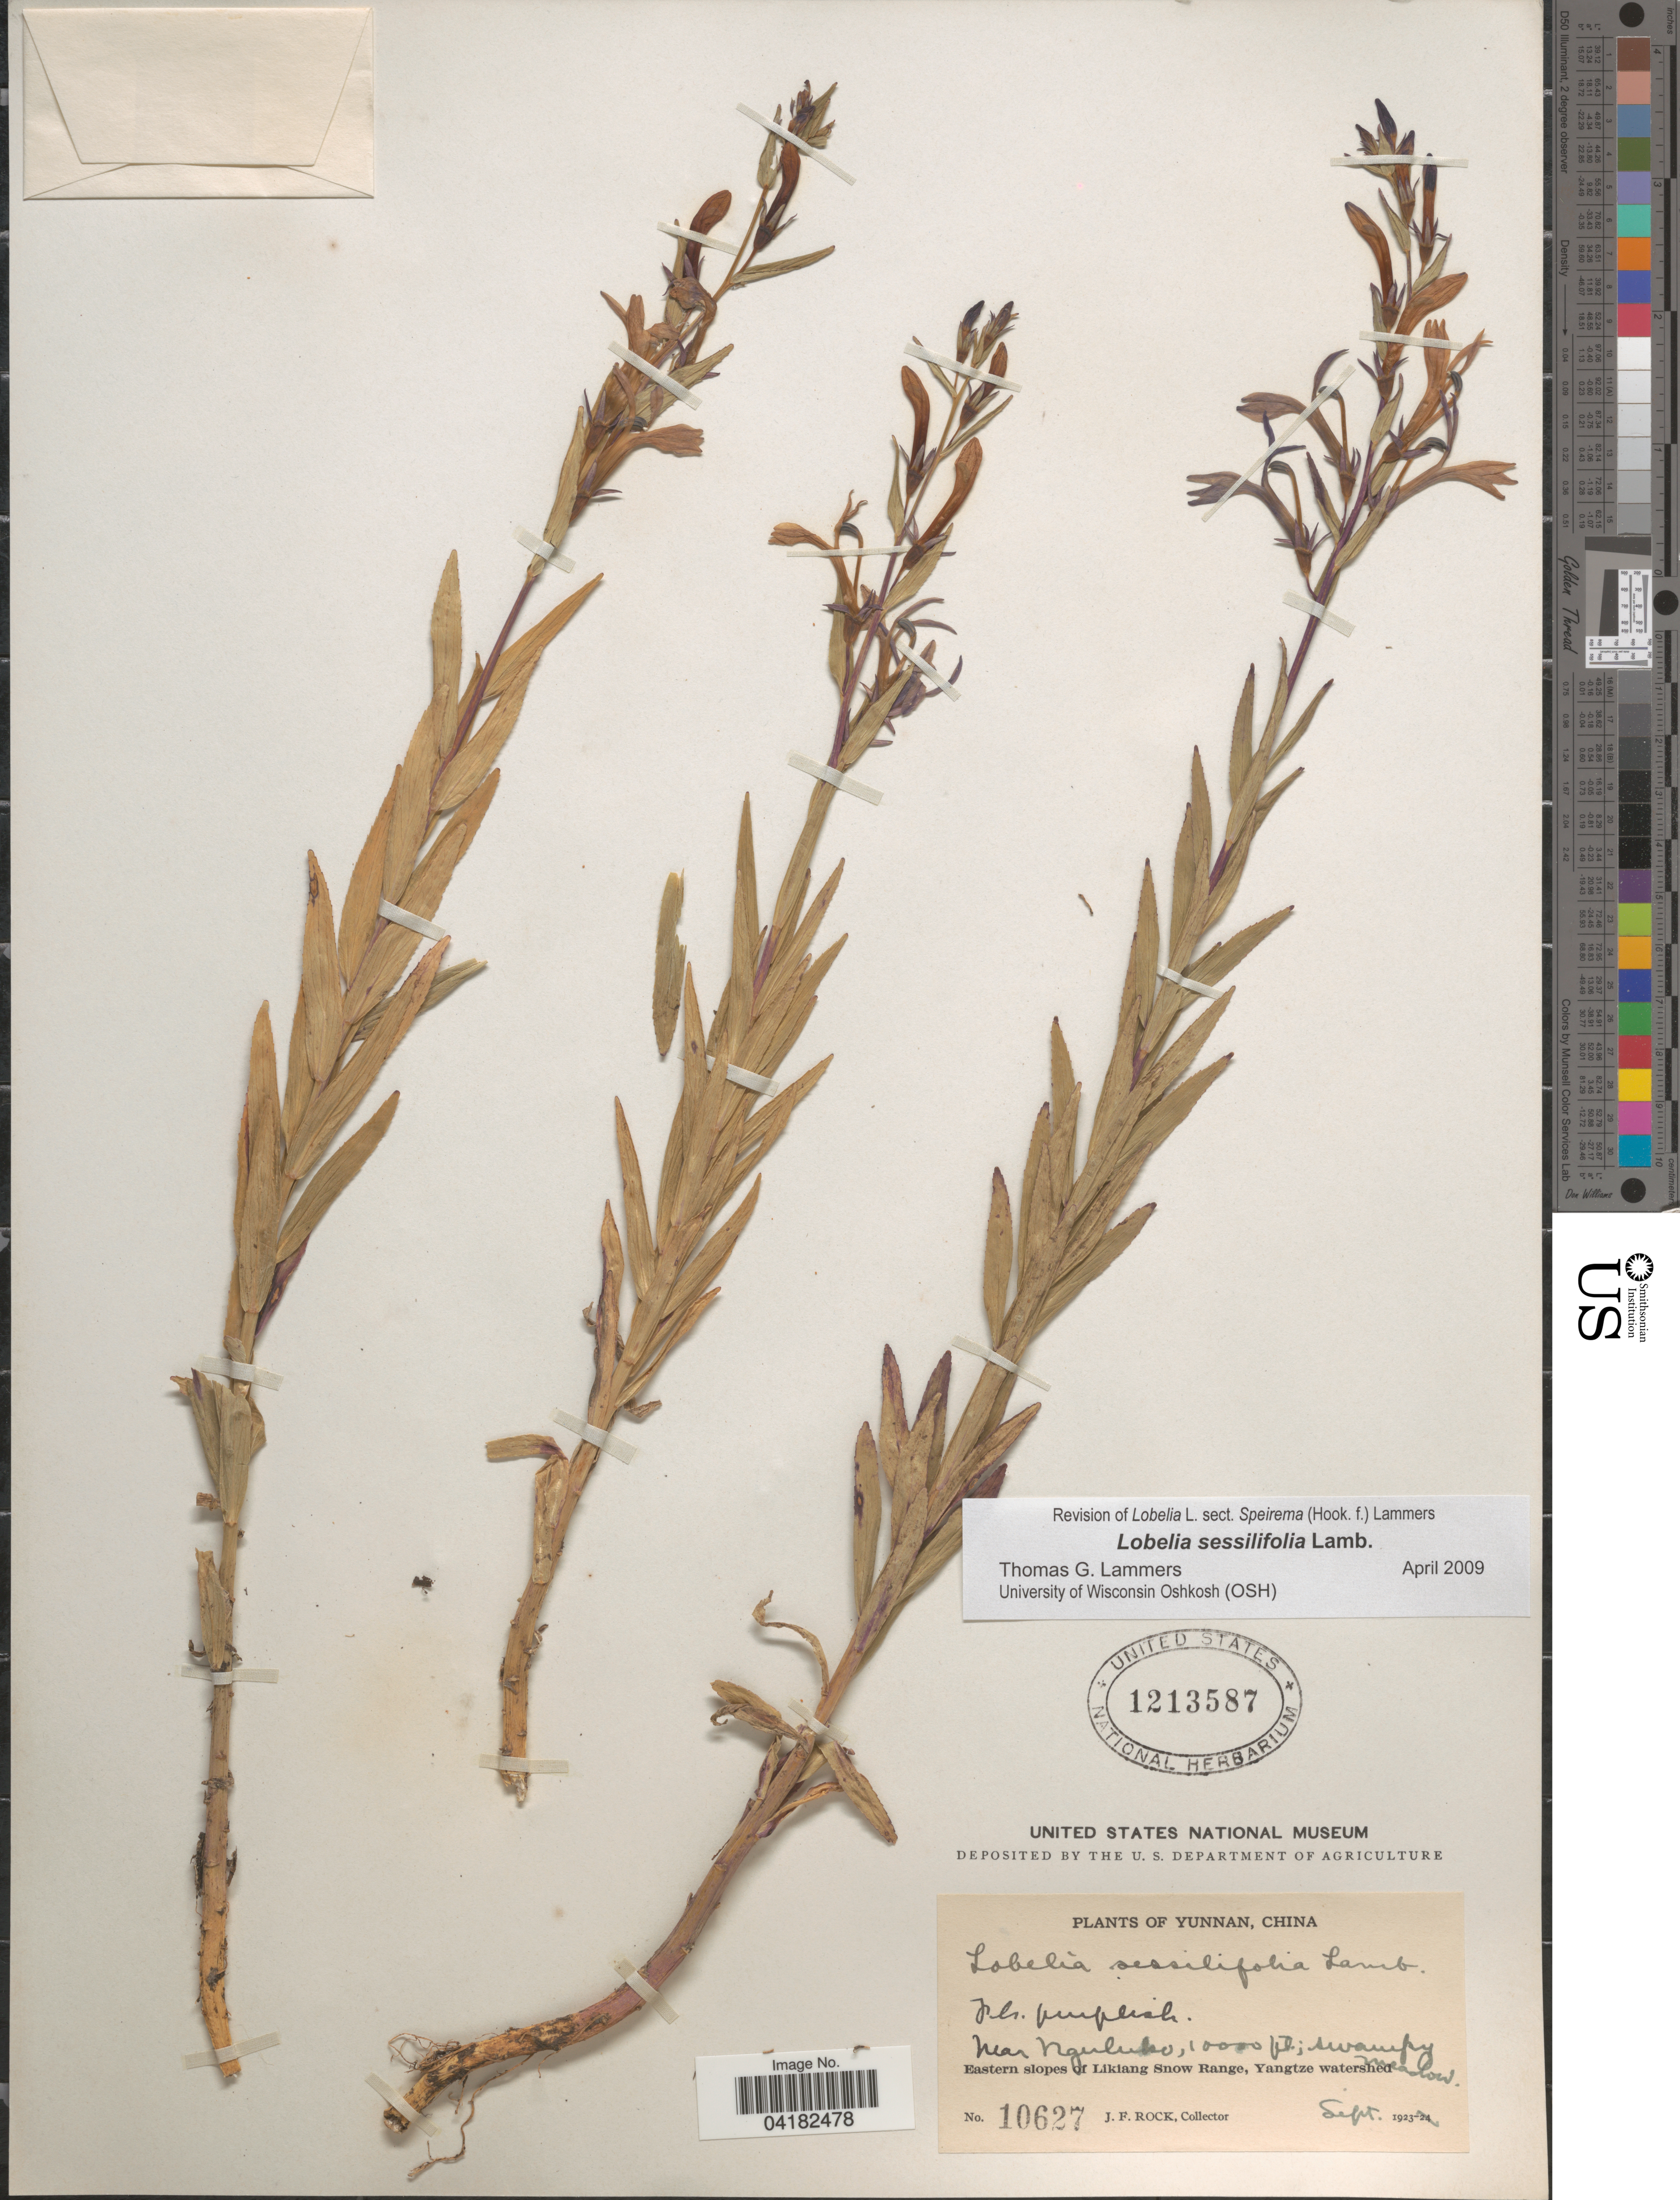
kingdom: Plantae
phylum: Tracheophyta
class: Magnoliopsida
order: Asterales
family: Campanulaceae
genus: Lobelia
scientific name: Lobelia sessilifolia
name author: Lamb.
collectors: J. Rock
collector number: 10627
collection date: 1923-09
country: China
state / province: Yunnan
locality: Near Nguluko. Eastern slopes of Likiang Snow Range, Yangtze watershed.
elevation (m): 305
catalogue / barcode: US 1213587